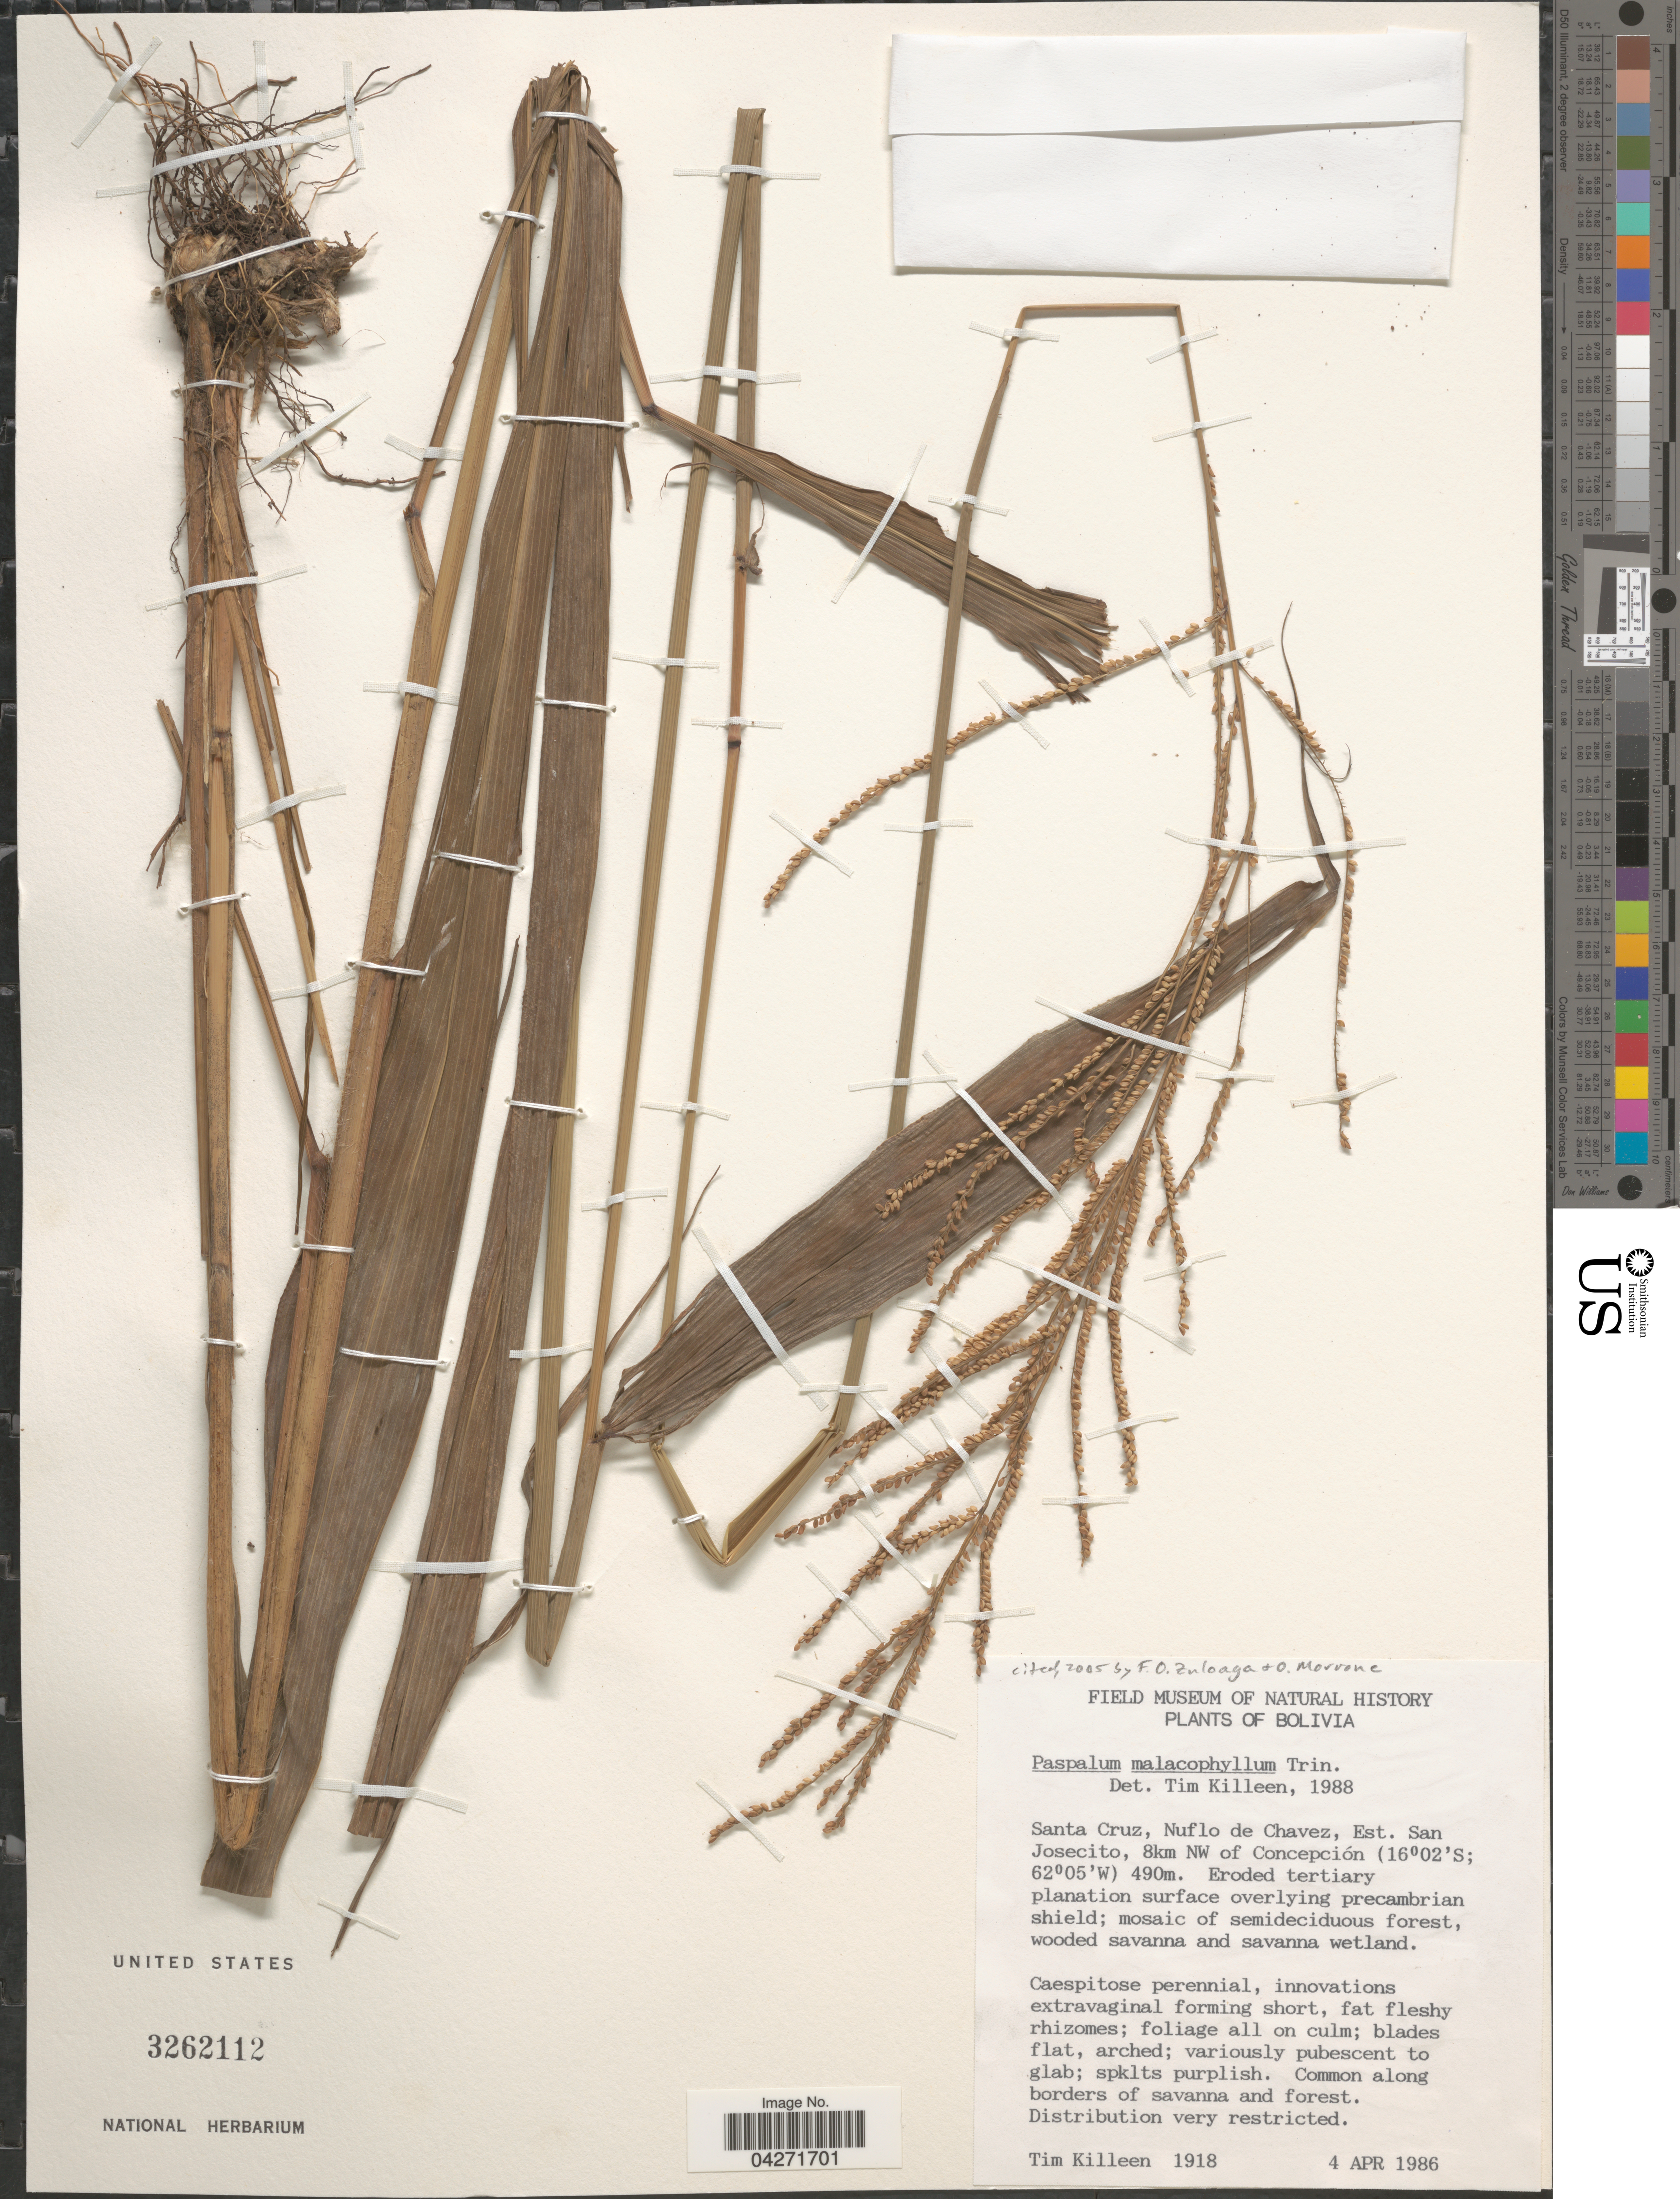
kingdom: Plantae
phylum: Tracheophyta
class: Liliopsida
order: Poales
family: Poaceae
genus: Paspalum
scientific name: Paspalum malacophyllum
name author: Trin.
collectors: T. J. Killeen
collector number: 1918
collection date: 1986-04-04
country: Bolivia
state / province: Santa Cruz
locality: Nuflo de Chavez, Est. San Josecito, 8km NW of Concepción.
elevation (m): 490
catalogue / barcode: US 3262112